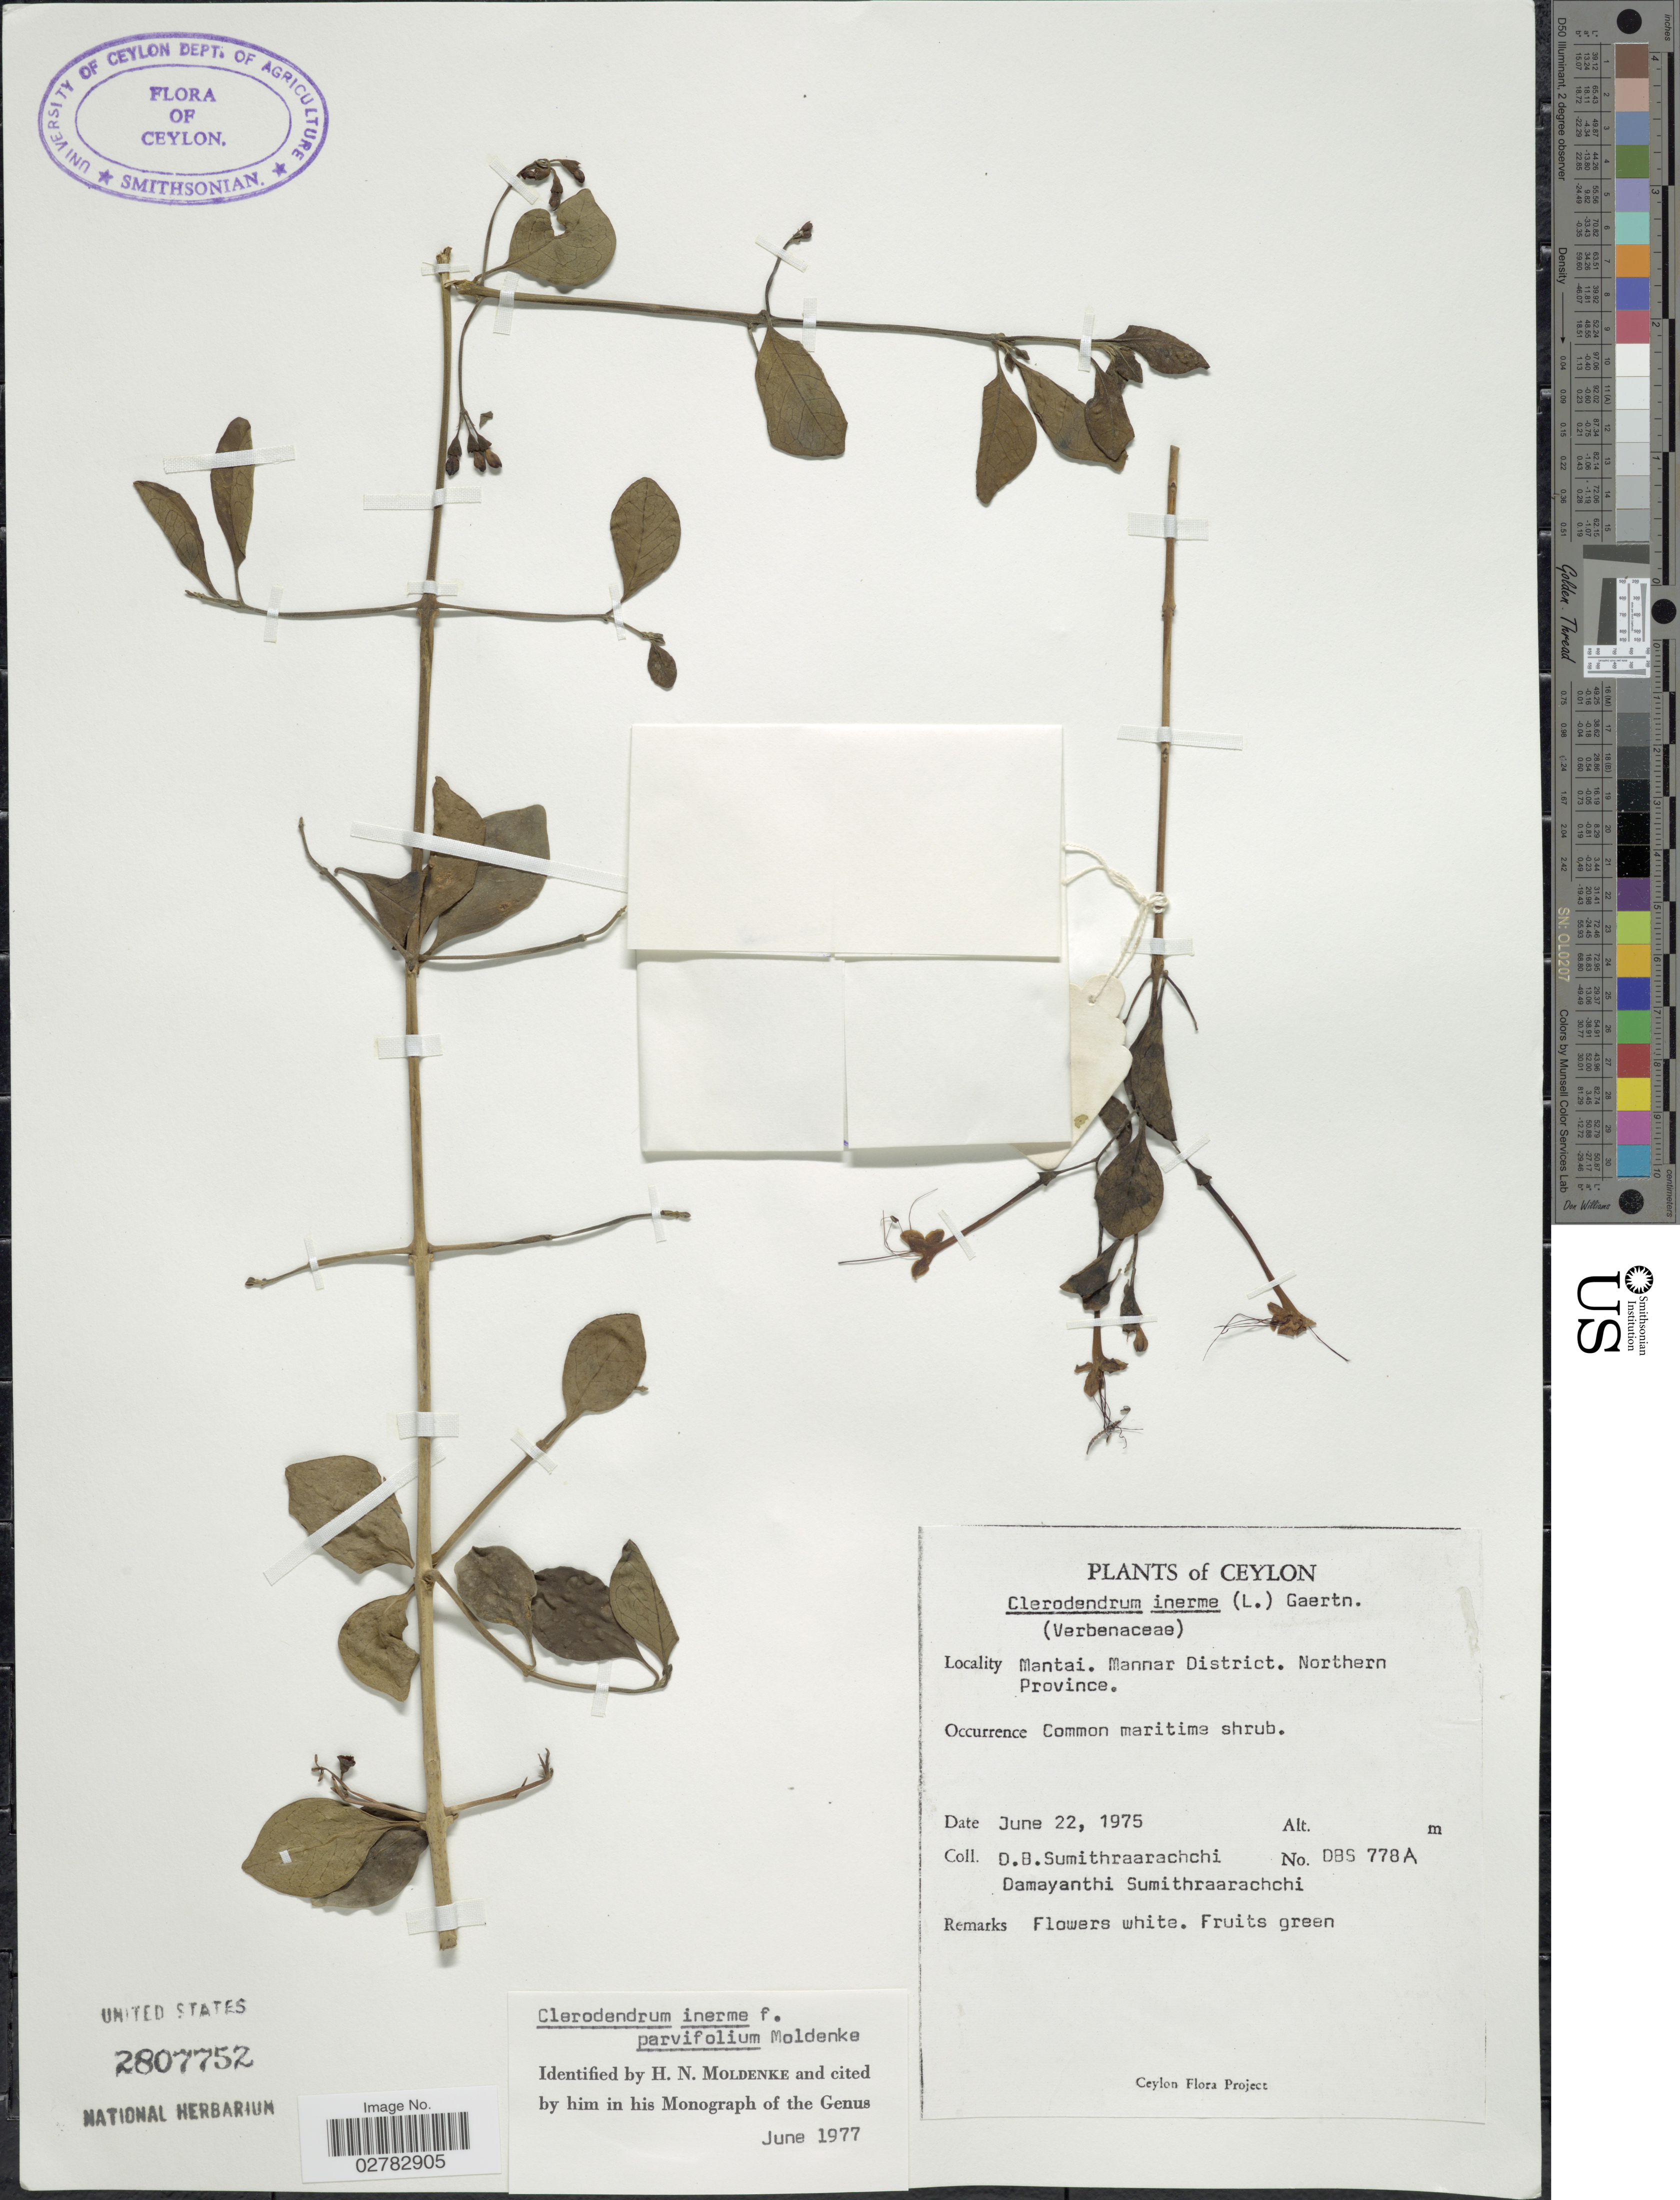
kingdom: Plantae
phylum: Tracheophyta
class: Magnoliopsida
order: Lamiales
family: Lamiaceae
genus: Clerodendrum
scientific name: Clerodendrum inerme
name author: (L.) Gaertn.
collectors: D. B. Sumithraarachchi & D. Sumithraarachchi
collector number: DBS778A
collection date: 1975-06-22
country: Sri Lanka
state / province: Northern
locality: Ceylon. Mantai. Mannar District.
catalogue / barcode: US 2807752